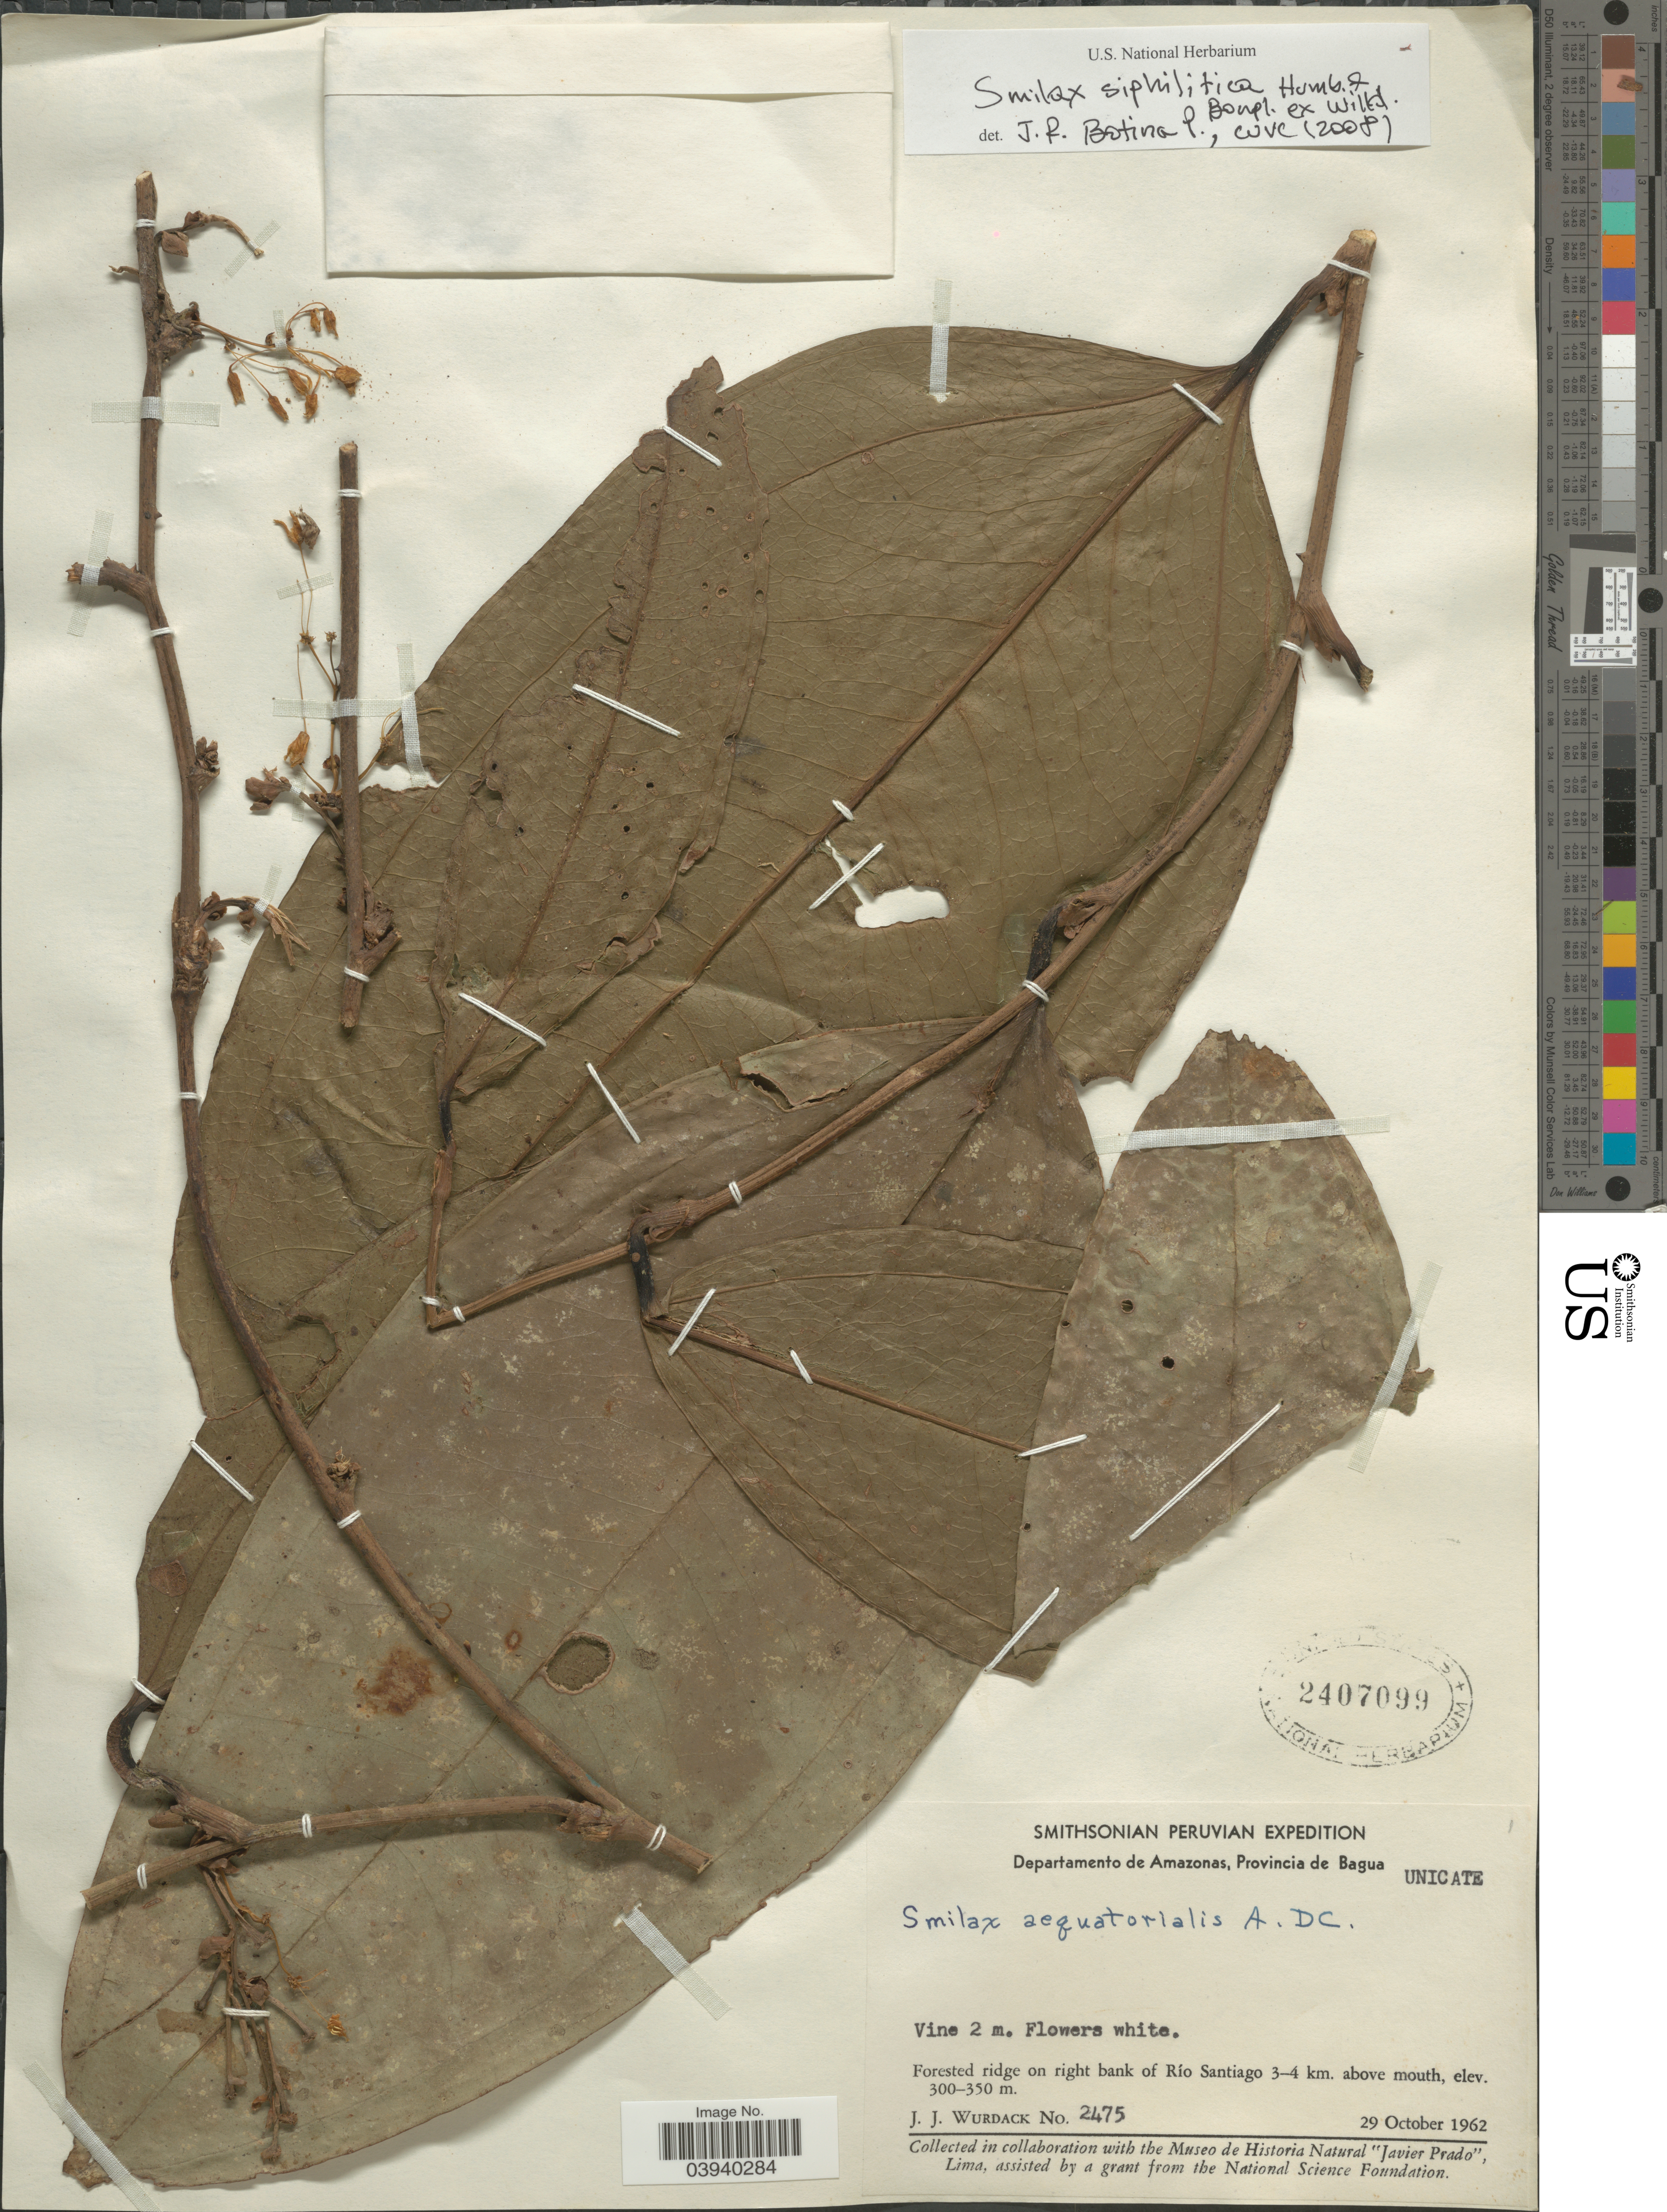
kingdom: Plantae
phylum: Tracheophyta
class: Liliopsida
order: Liliales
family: Smilacaceae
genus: Smilax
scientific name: Smilax syphilitica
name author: Humb. & Bonpl.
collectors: J. J. Wurdack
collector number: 2475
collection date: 1962-10-29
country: Peru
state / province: Amazonas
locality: Departamento de Amazonas, Provincia de Bagua. Forested ridge on right bank of Río Santiago 3-4 km. above mouth.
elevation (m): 300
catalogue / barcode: US 2407099